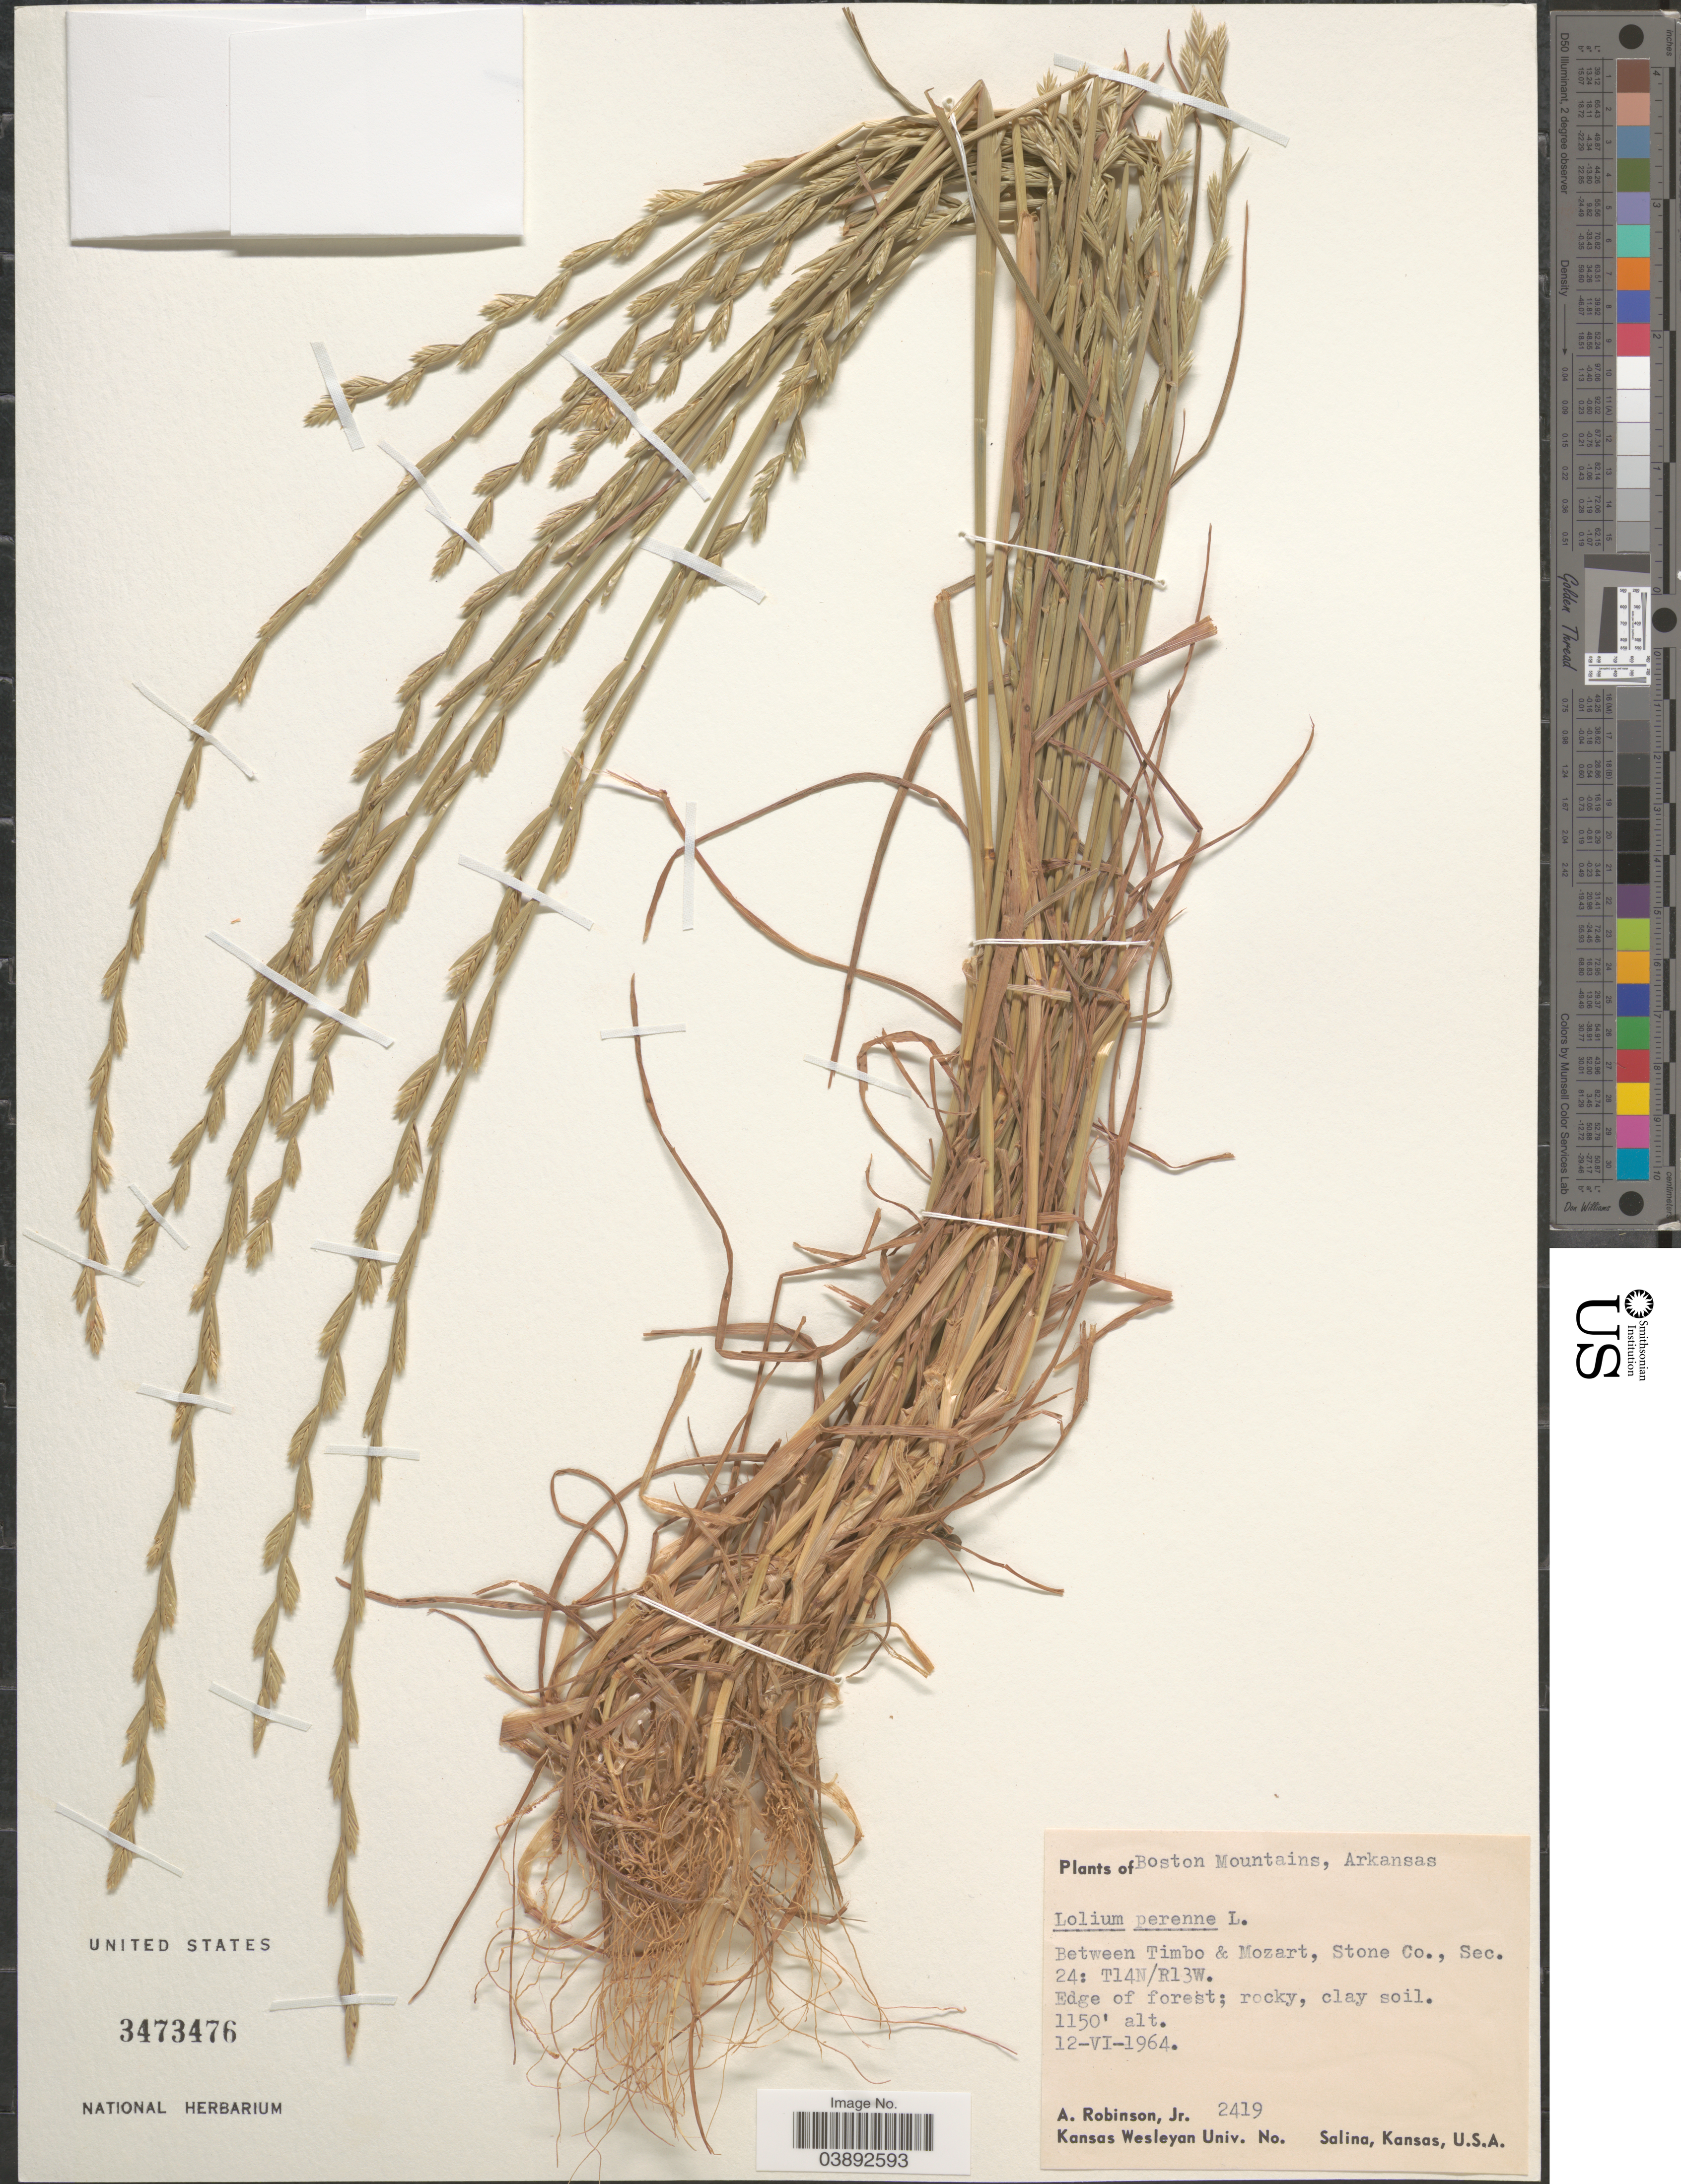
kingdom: Plantae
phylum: Tracheophyta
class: Liliopsida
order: Poales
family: Poaceae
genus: Lolium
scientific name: Lolium perenne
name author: L.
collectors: A. Robinson Jr.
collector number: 2419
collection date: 1964-06-12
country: United States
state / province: Arkansas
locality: Boston Mountains. Between Timbo & Mozart, Stone Co., Sec. 24: T14N/R13W.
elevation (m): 351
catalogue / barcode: US 3473476